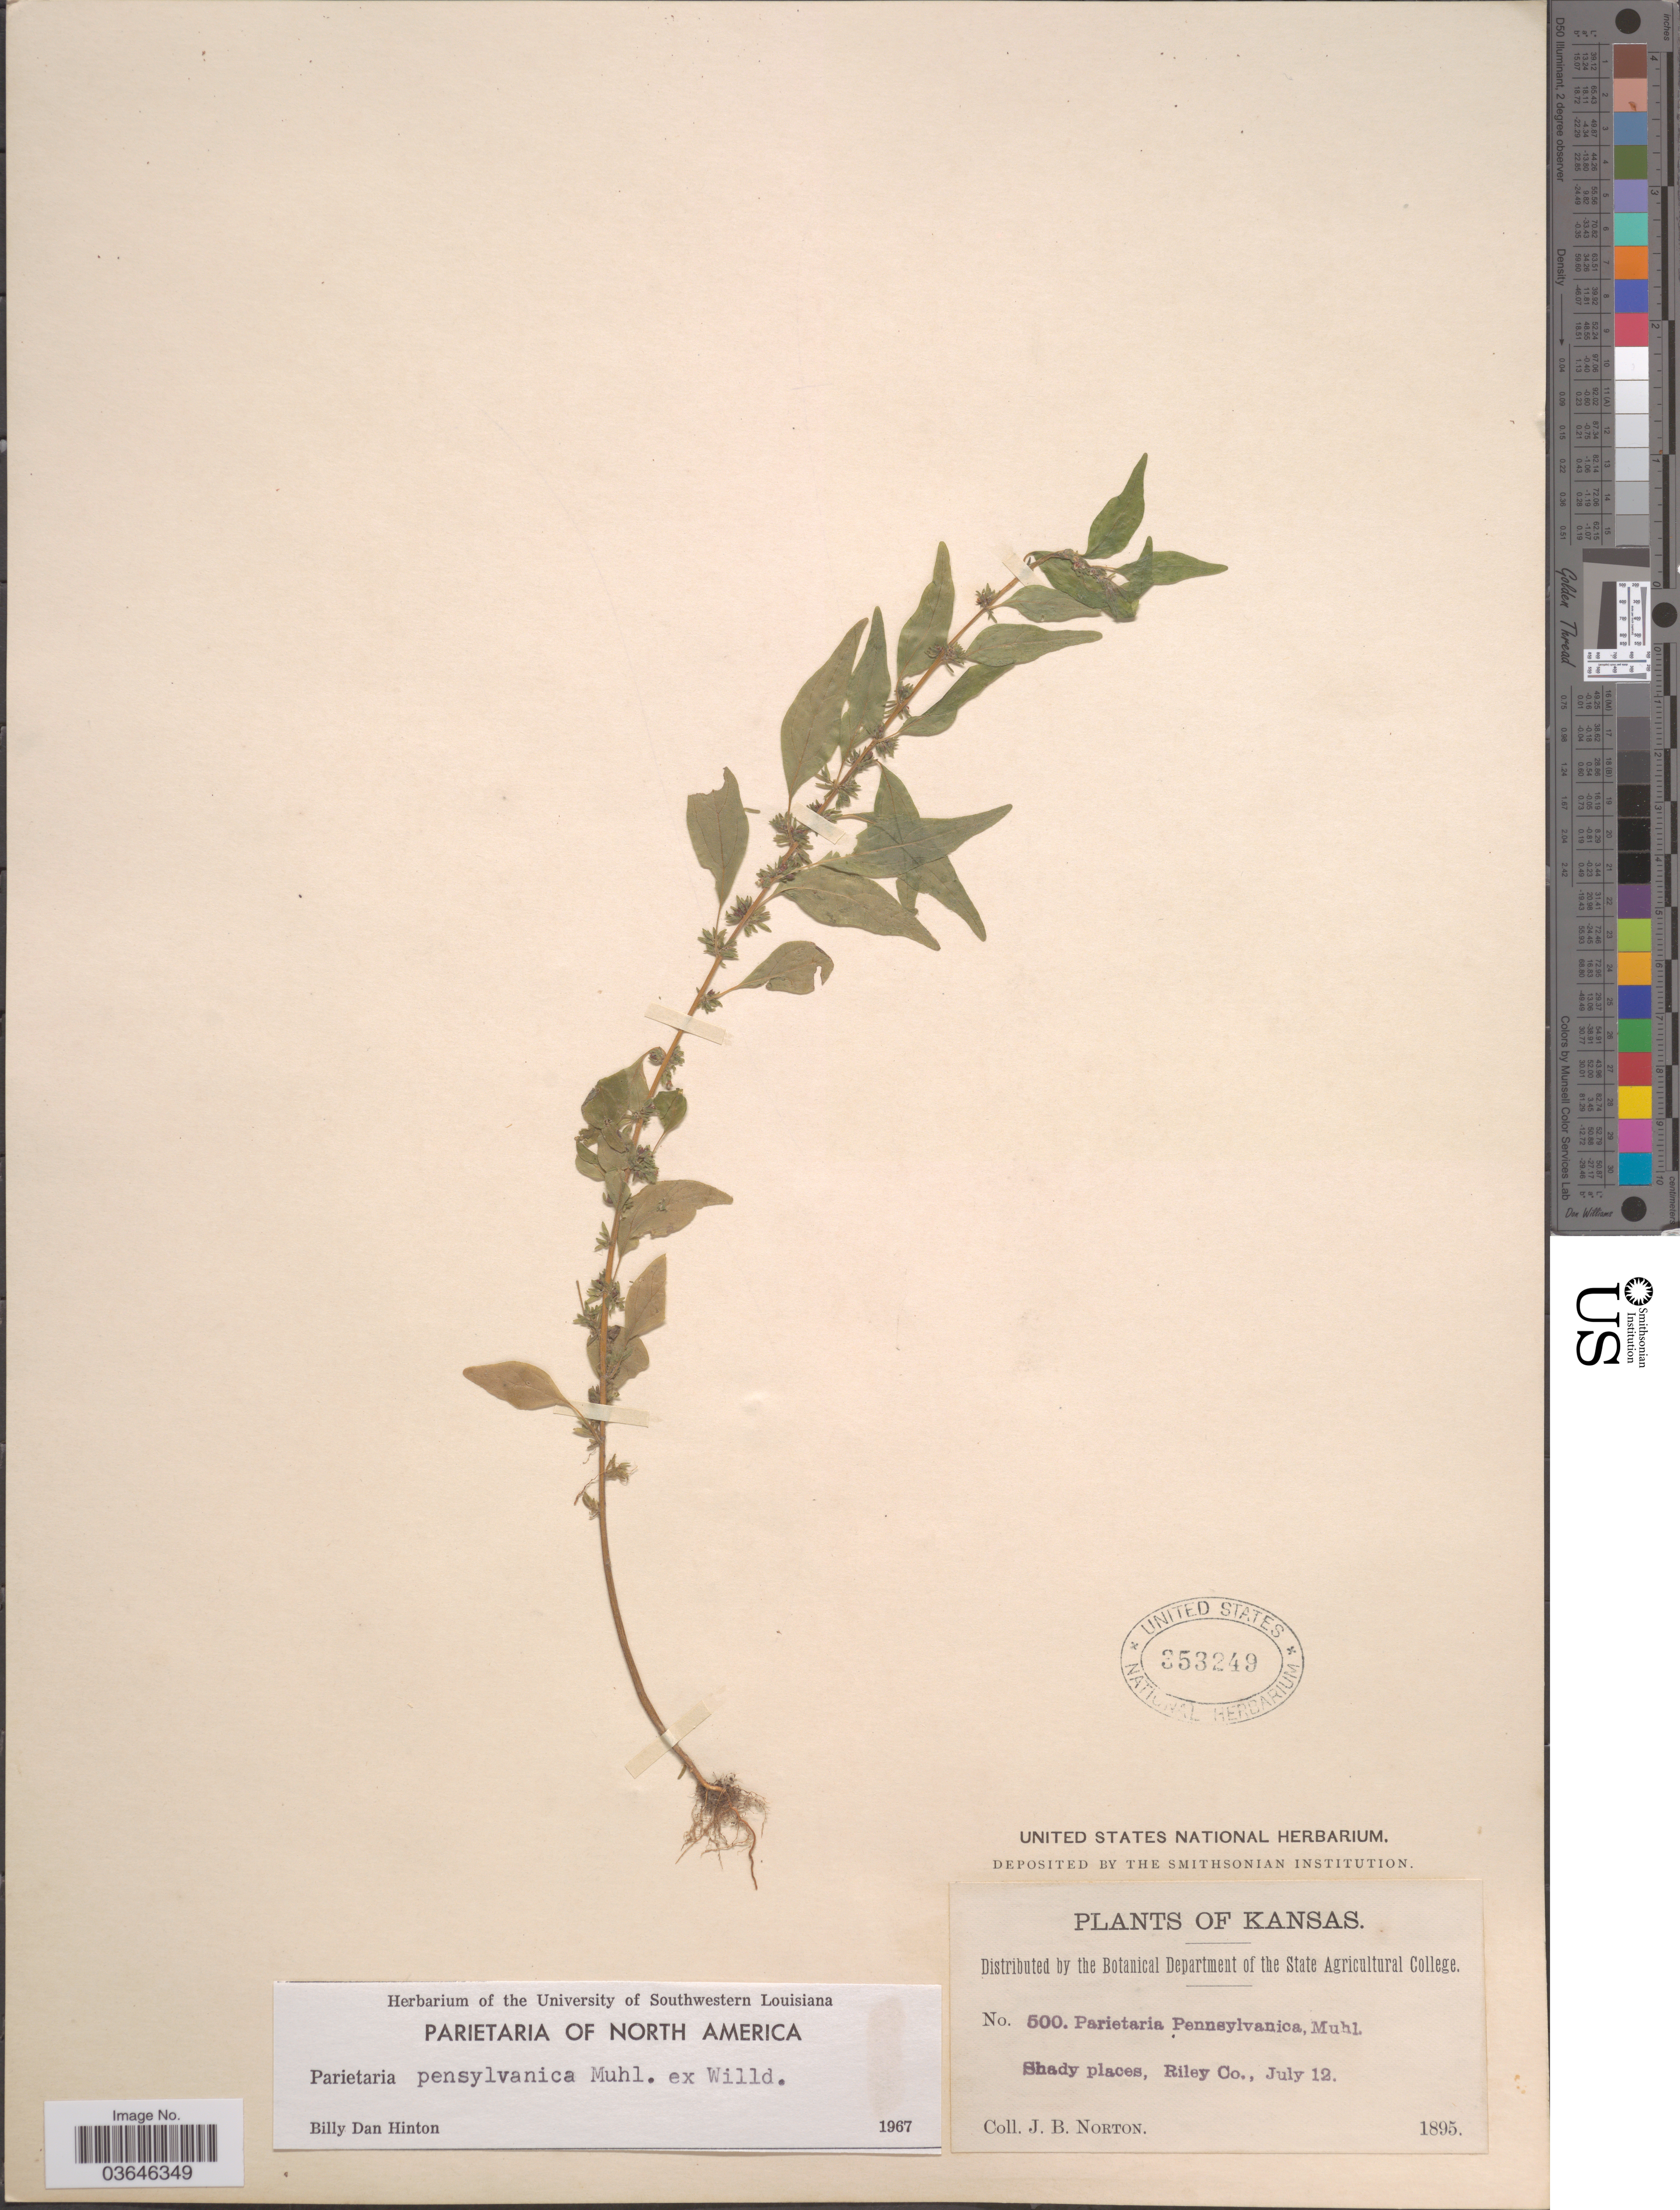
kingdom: Plantae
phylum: Tracheophyta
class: Magnoliopsida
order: Rosales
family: Urticaceae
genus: Parietaria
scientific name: Parietaria pensylvanica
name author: Muhl. ex Willd.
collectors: J. B. Norton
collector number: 500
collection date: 1895-07-12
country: United States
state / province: Kansas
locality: Shady places, Riley Co.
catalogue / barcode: US 353249